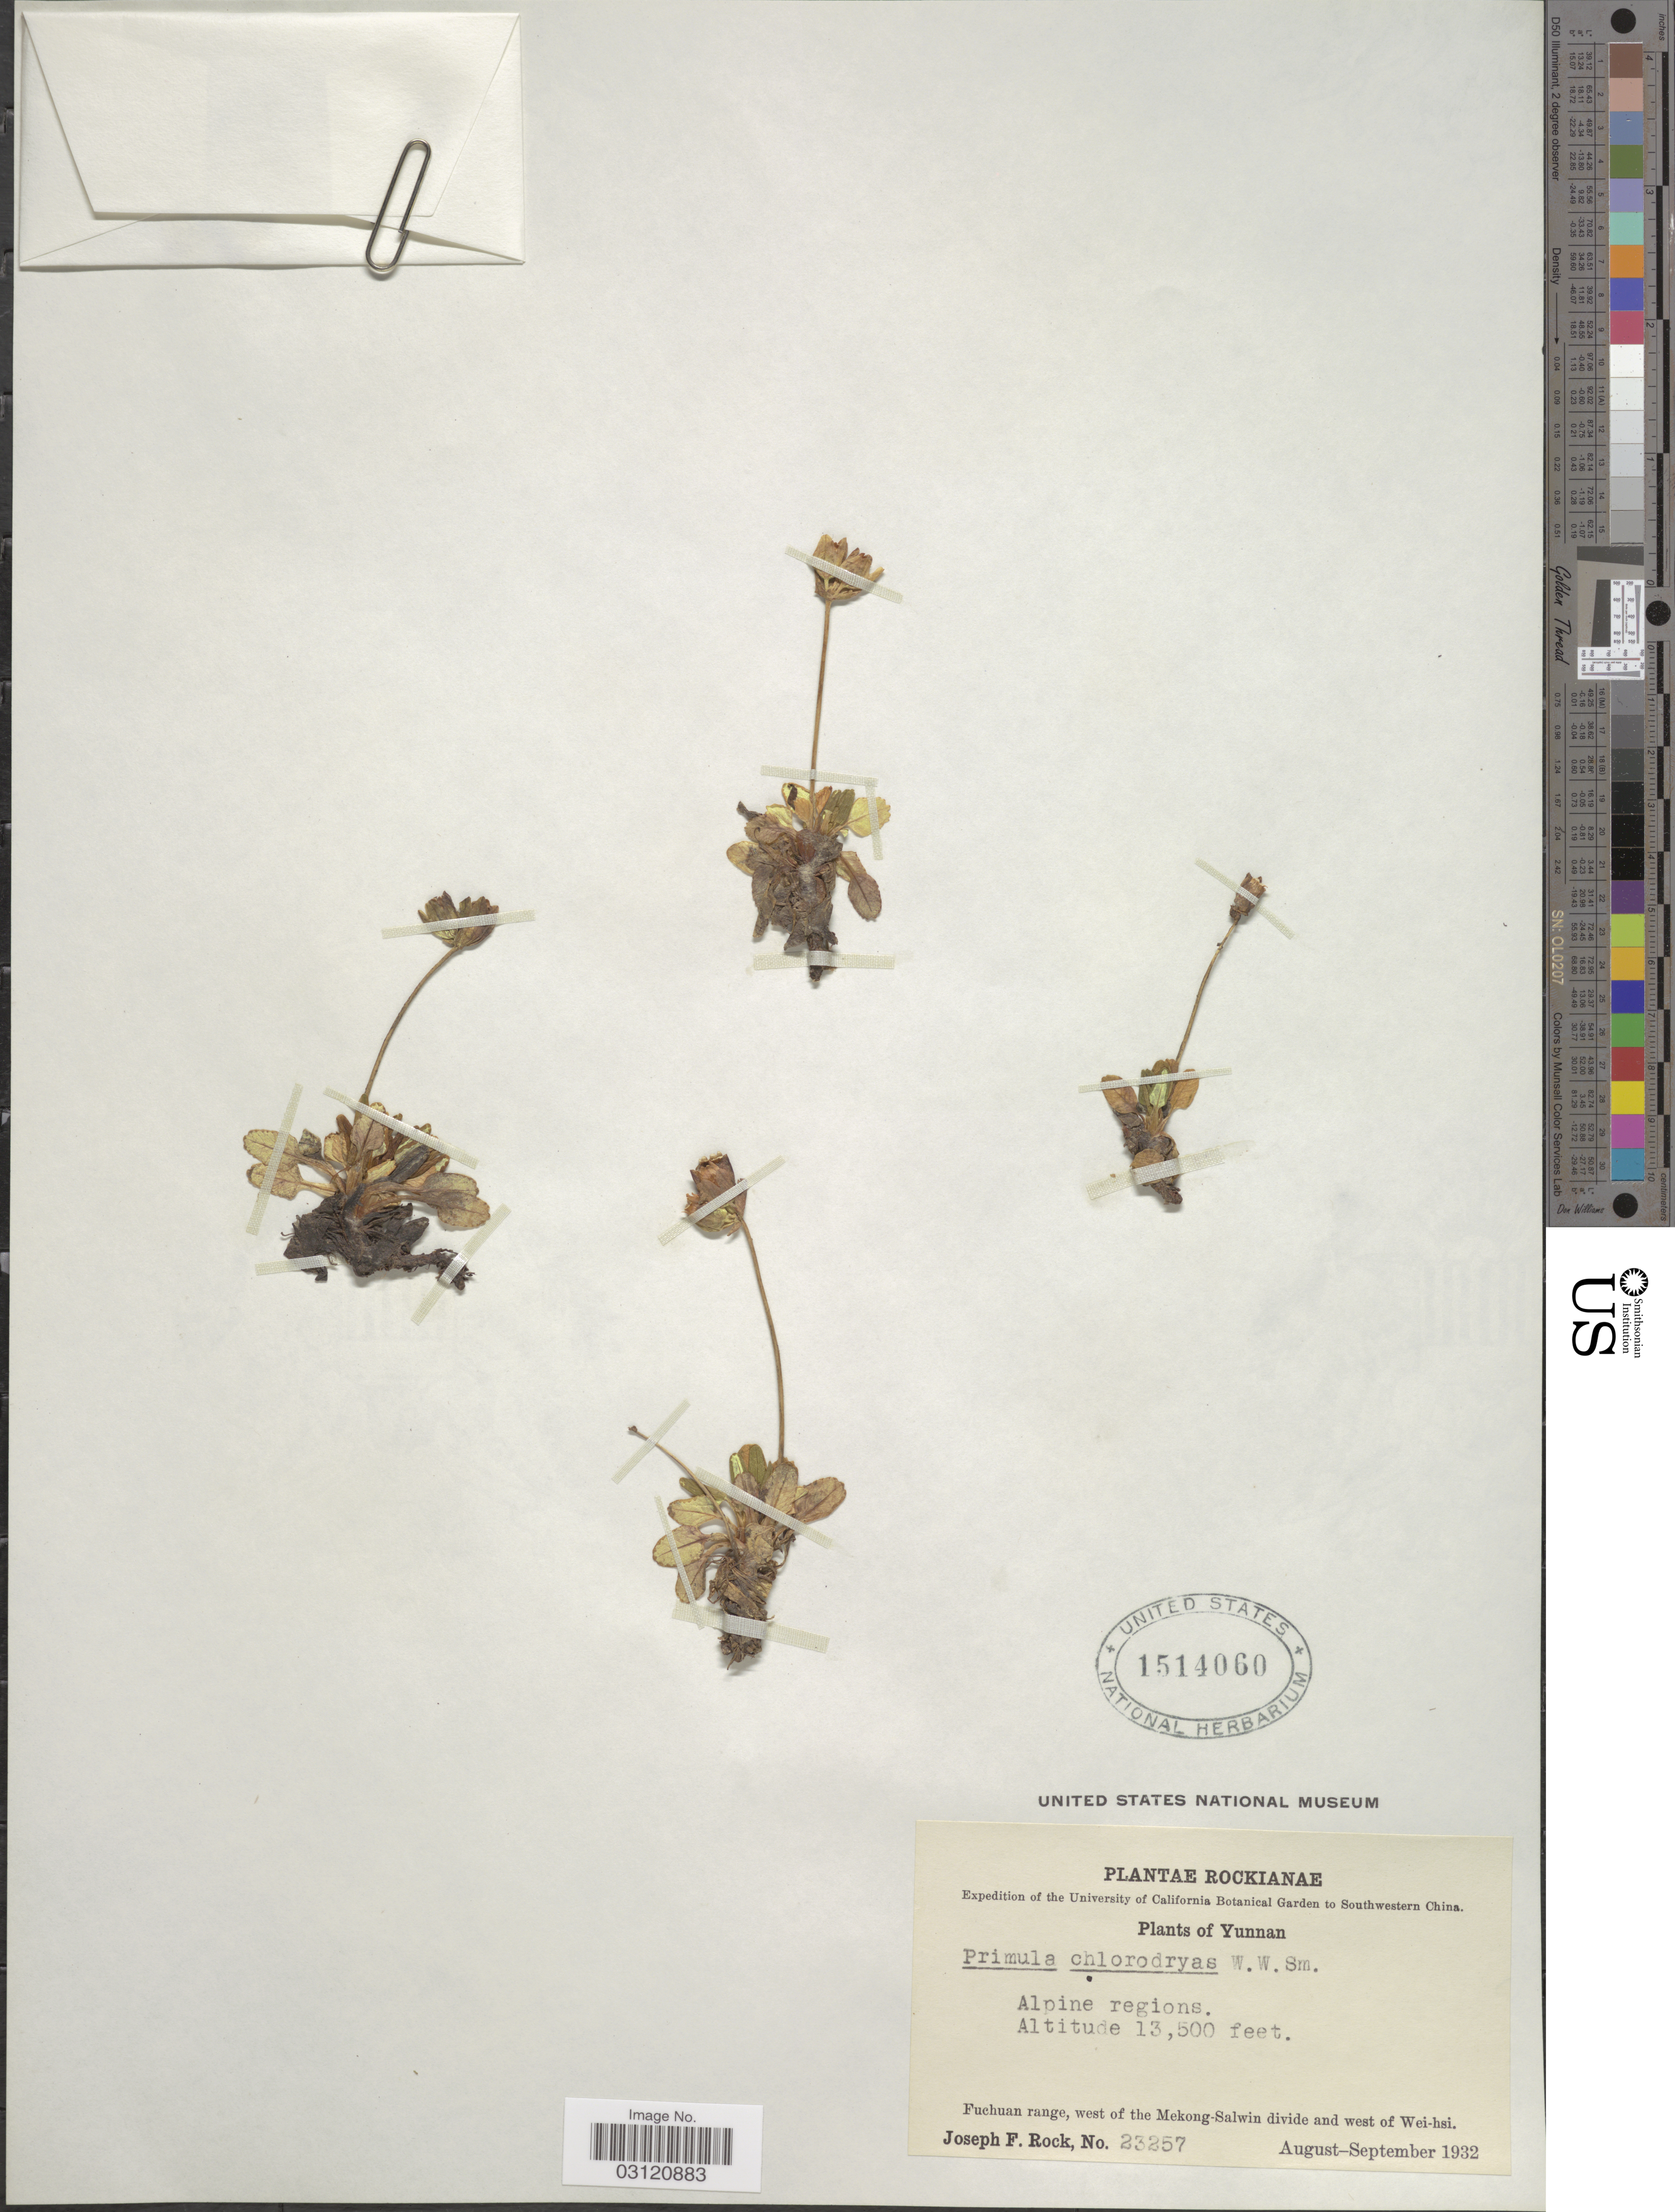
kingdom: Plantae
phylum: Tracheophyta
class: Magnoliopsida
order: Ericales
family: Primulaceae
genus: Primula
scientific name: Primula chlorodryas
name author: W.W. Sm.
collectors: J. F. Rock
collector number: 23257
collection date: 1932-08/1932-09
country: China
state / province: Yunnan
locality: Southwestern China. Fuchuan range, west of the Mekong-Salwin divide and west of Wei-hsi.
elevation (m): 4115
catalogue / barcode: US 1514060